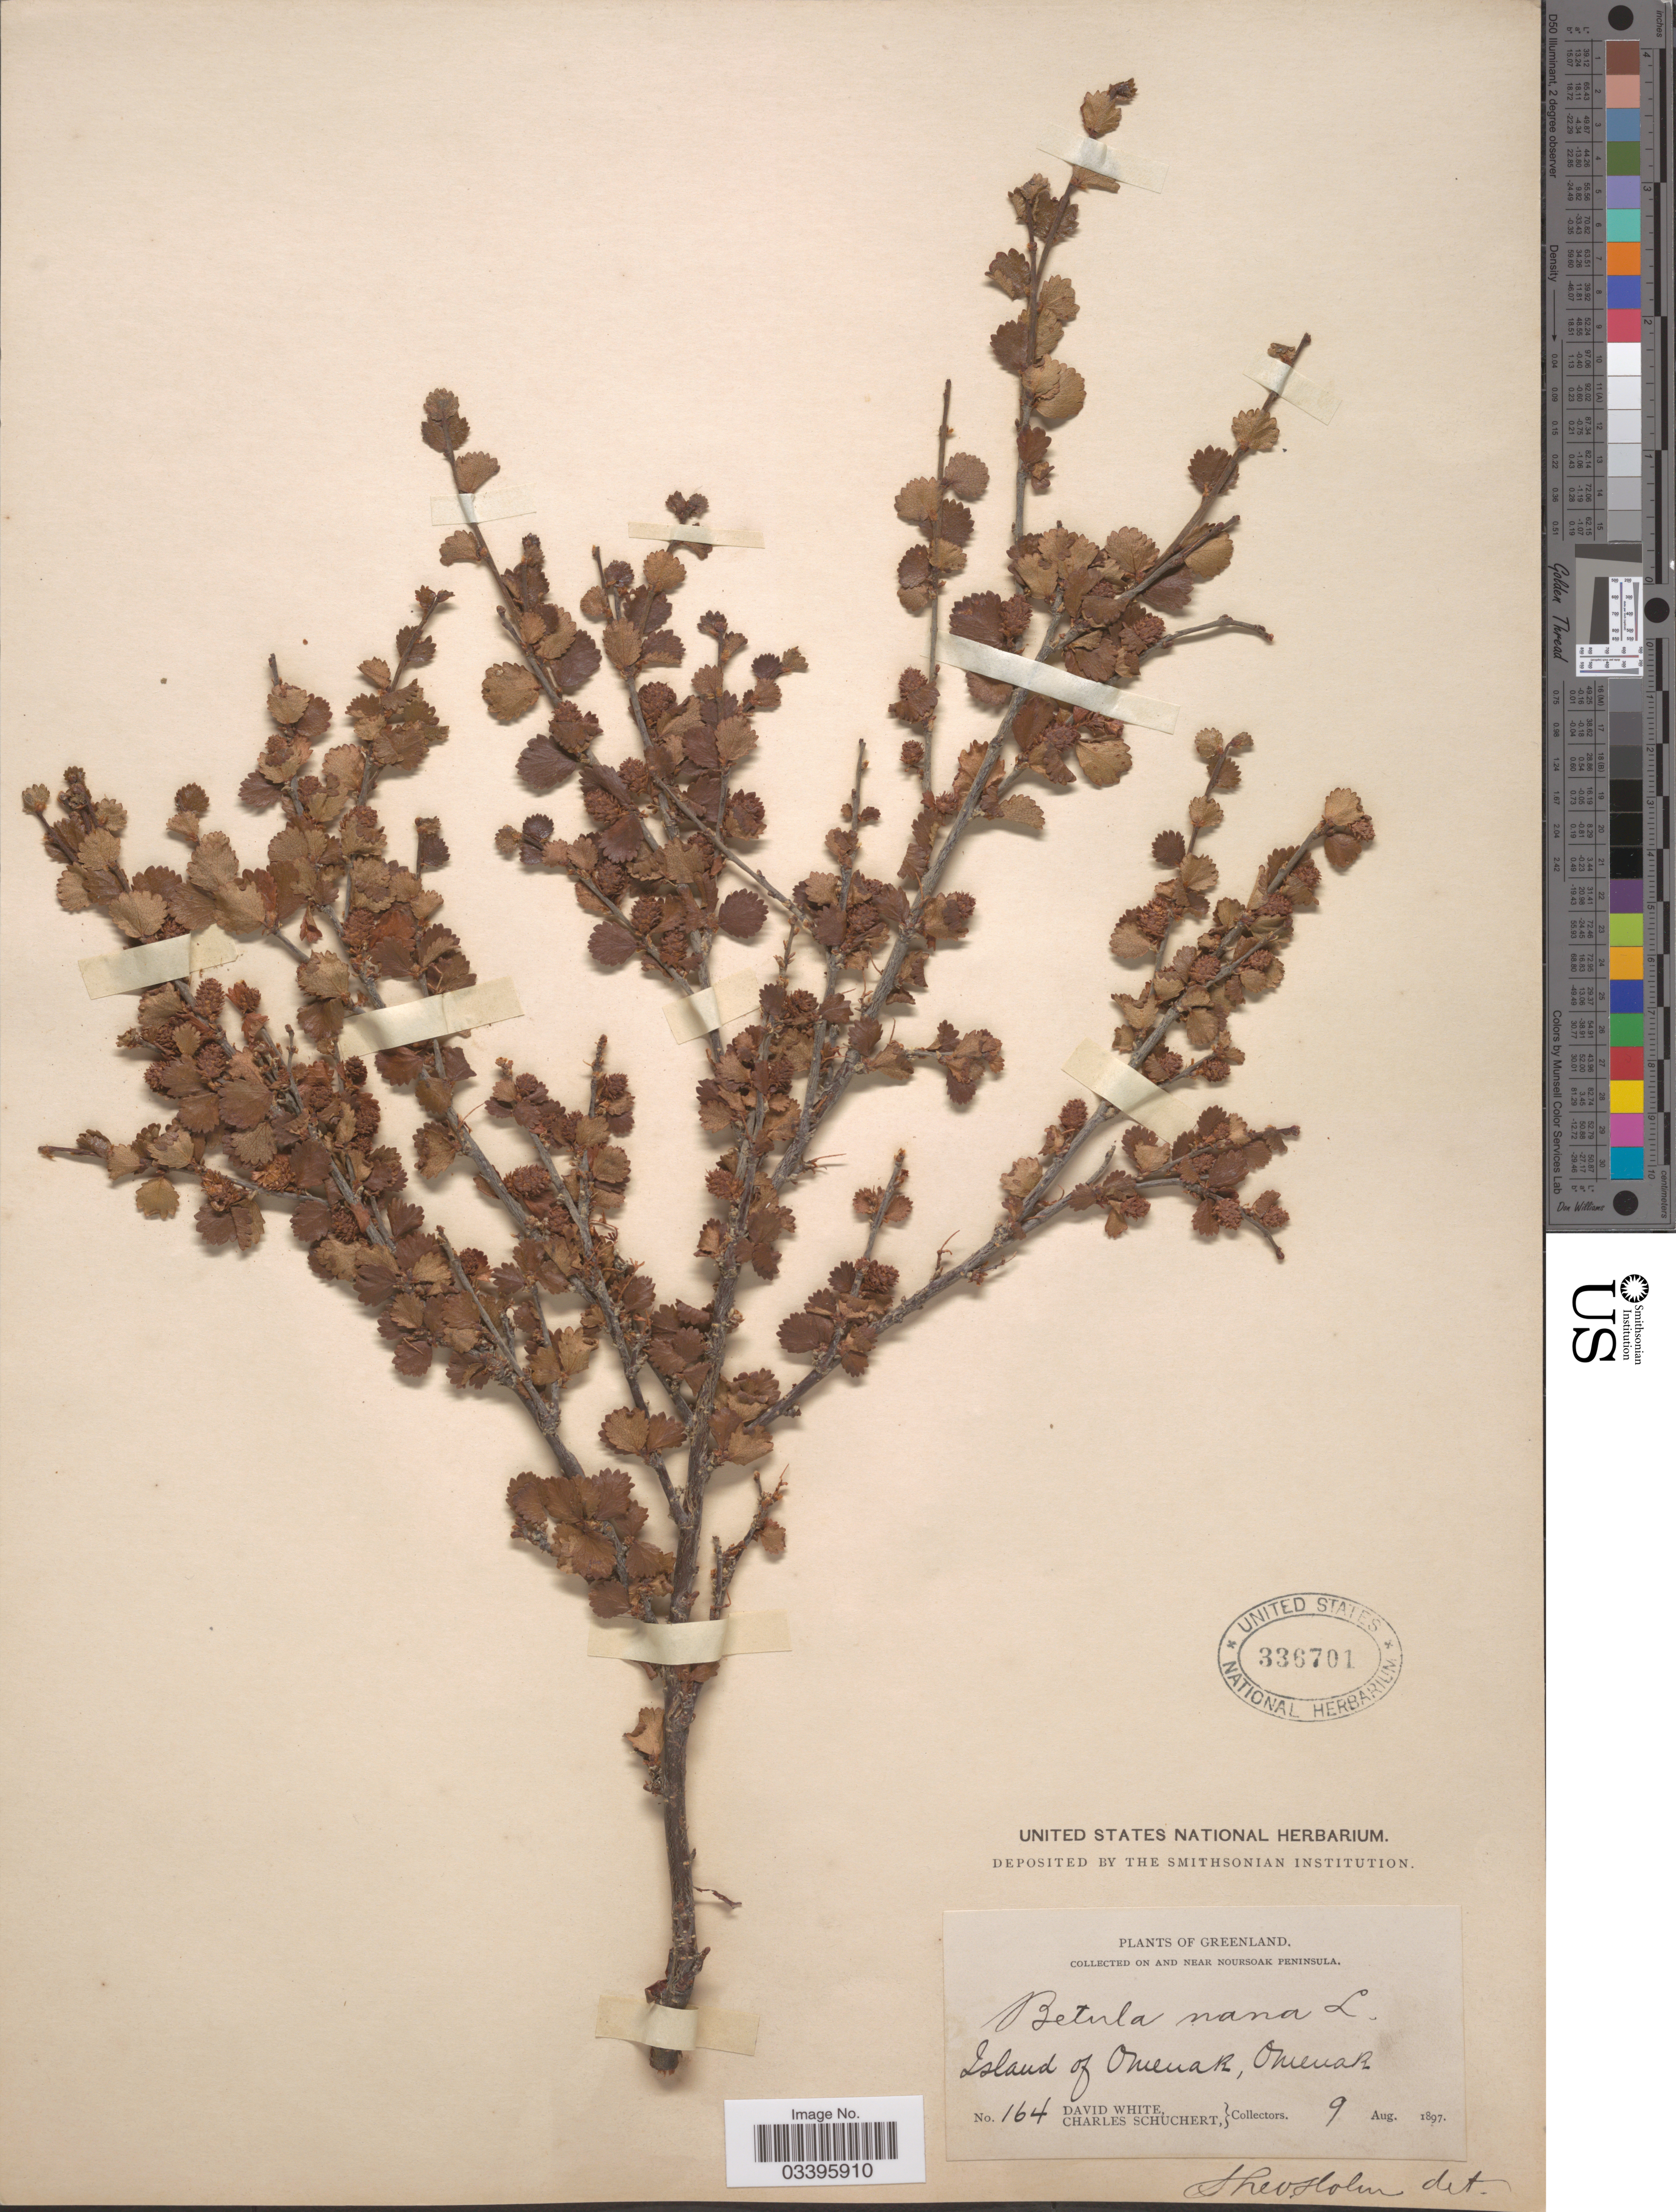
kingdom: Plantae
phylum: Tracheophyta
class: Magnoliopsida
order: Fagales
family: Betulaceae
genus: Betula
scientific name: Betula nana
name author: L.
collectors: D. White & C. Schuchert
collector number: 164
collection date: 1897-08-09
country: Greenland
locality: On and near Noursoak Peninsula. Island of Omeuar, Omeuar.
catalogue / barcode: US 336701